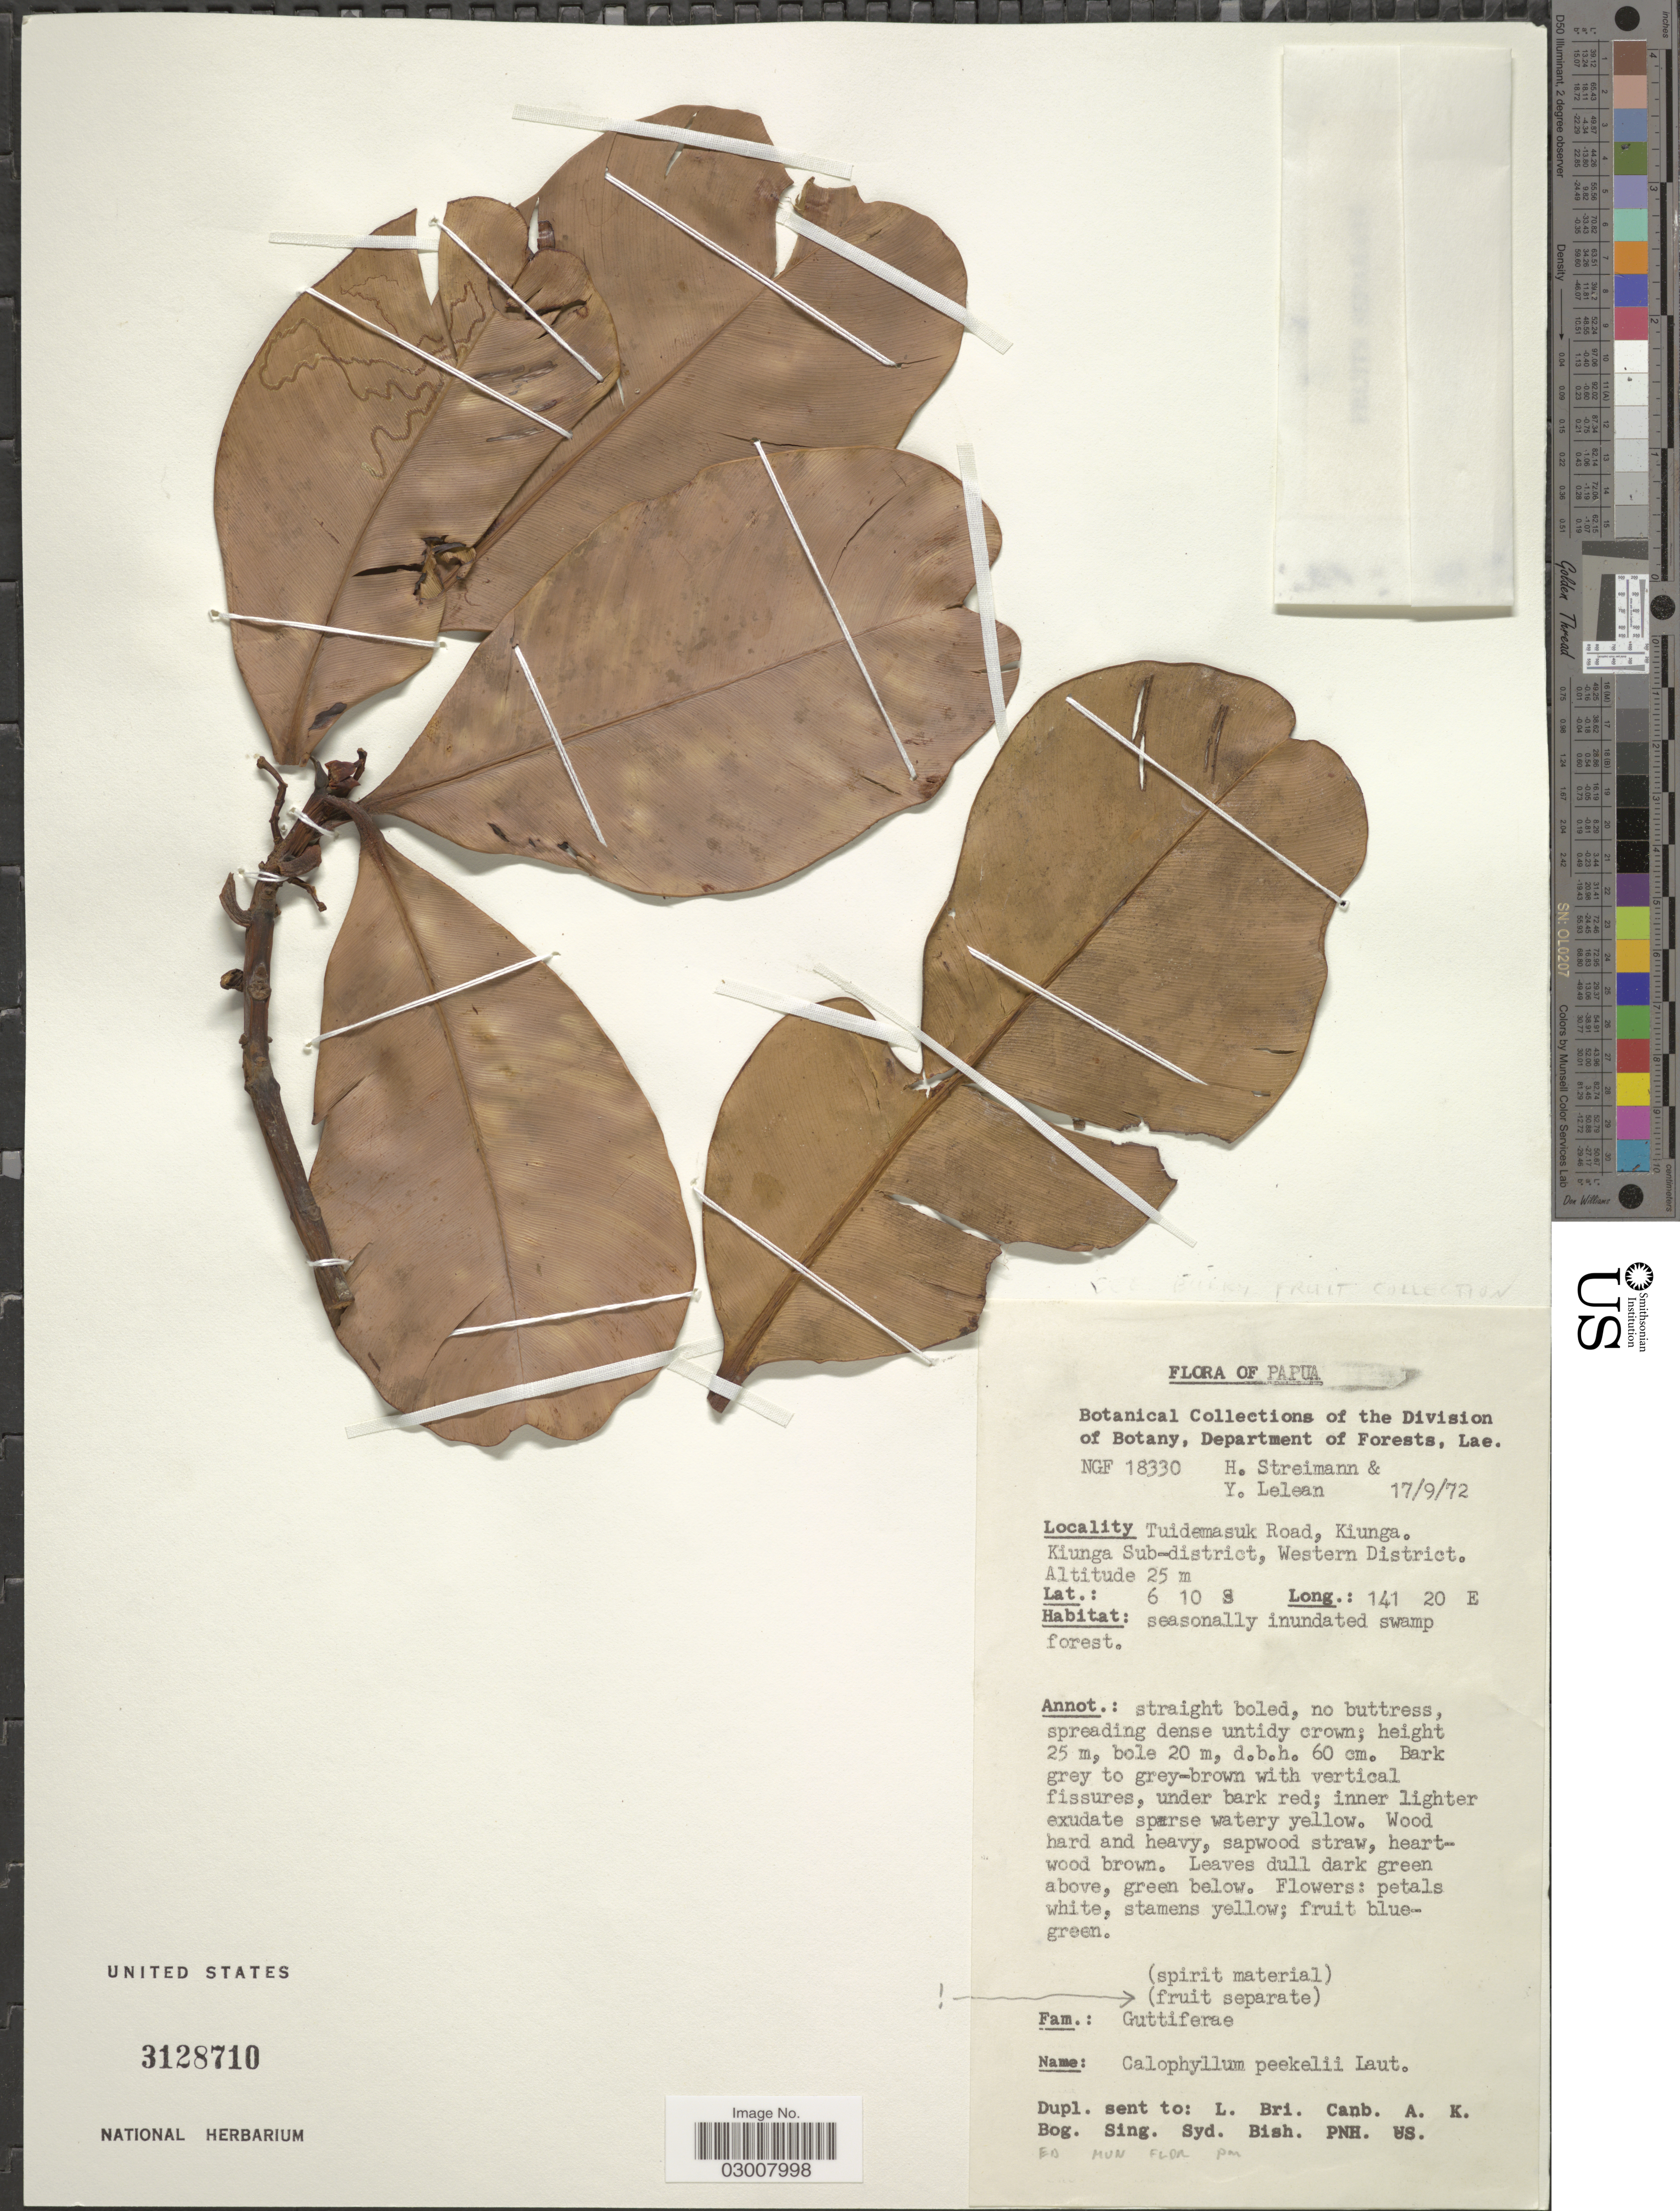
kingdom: Plantae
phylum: Tracheophyta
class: Magnoliopsida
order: Malpighiales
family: Calophyllaceae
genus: Calophyllum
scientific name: Calophyllum peekelii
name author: Lauterb.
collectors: H. Streimann & Y. Lelean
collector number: NGF 18330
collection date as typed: Transcribed d/m/y: 17/9/72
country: Papua New Guinea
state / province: Manus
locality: Tuidemasuk Road, Kiunga. Kiunga Sub-district, Western District.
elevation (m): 25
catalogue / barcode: US 3128710